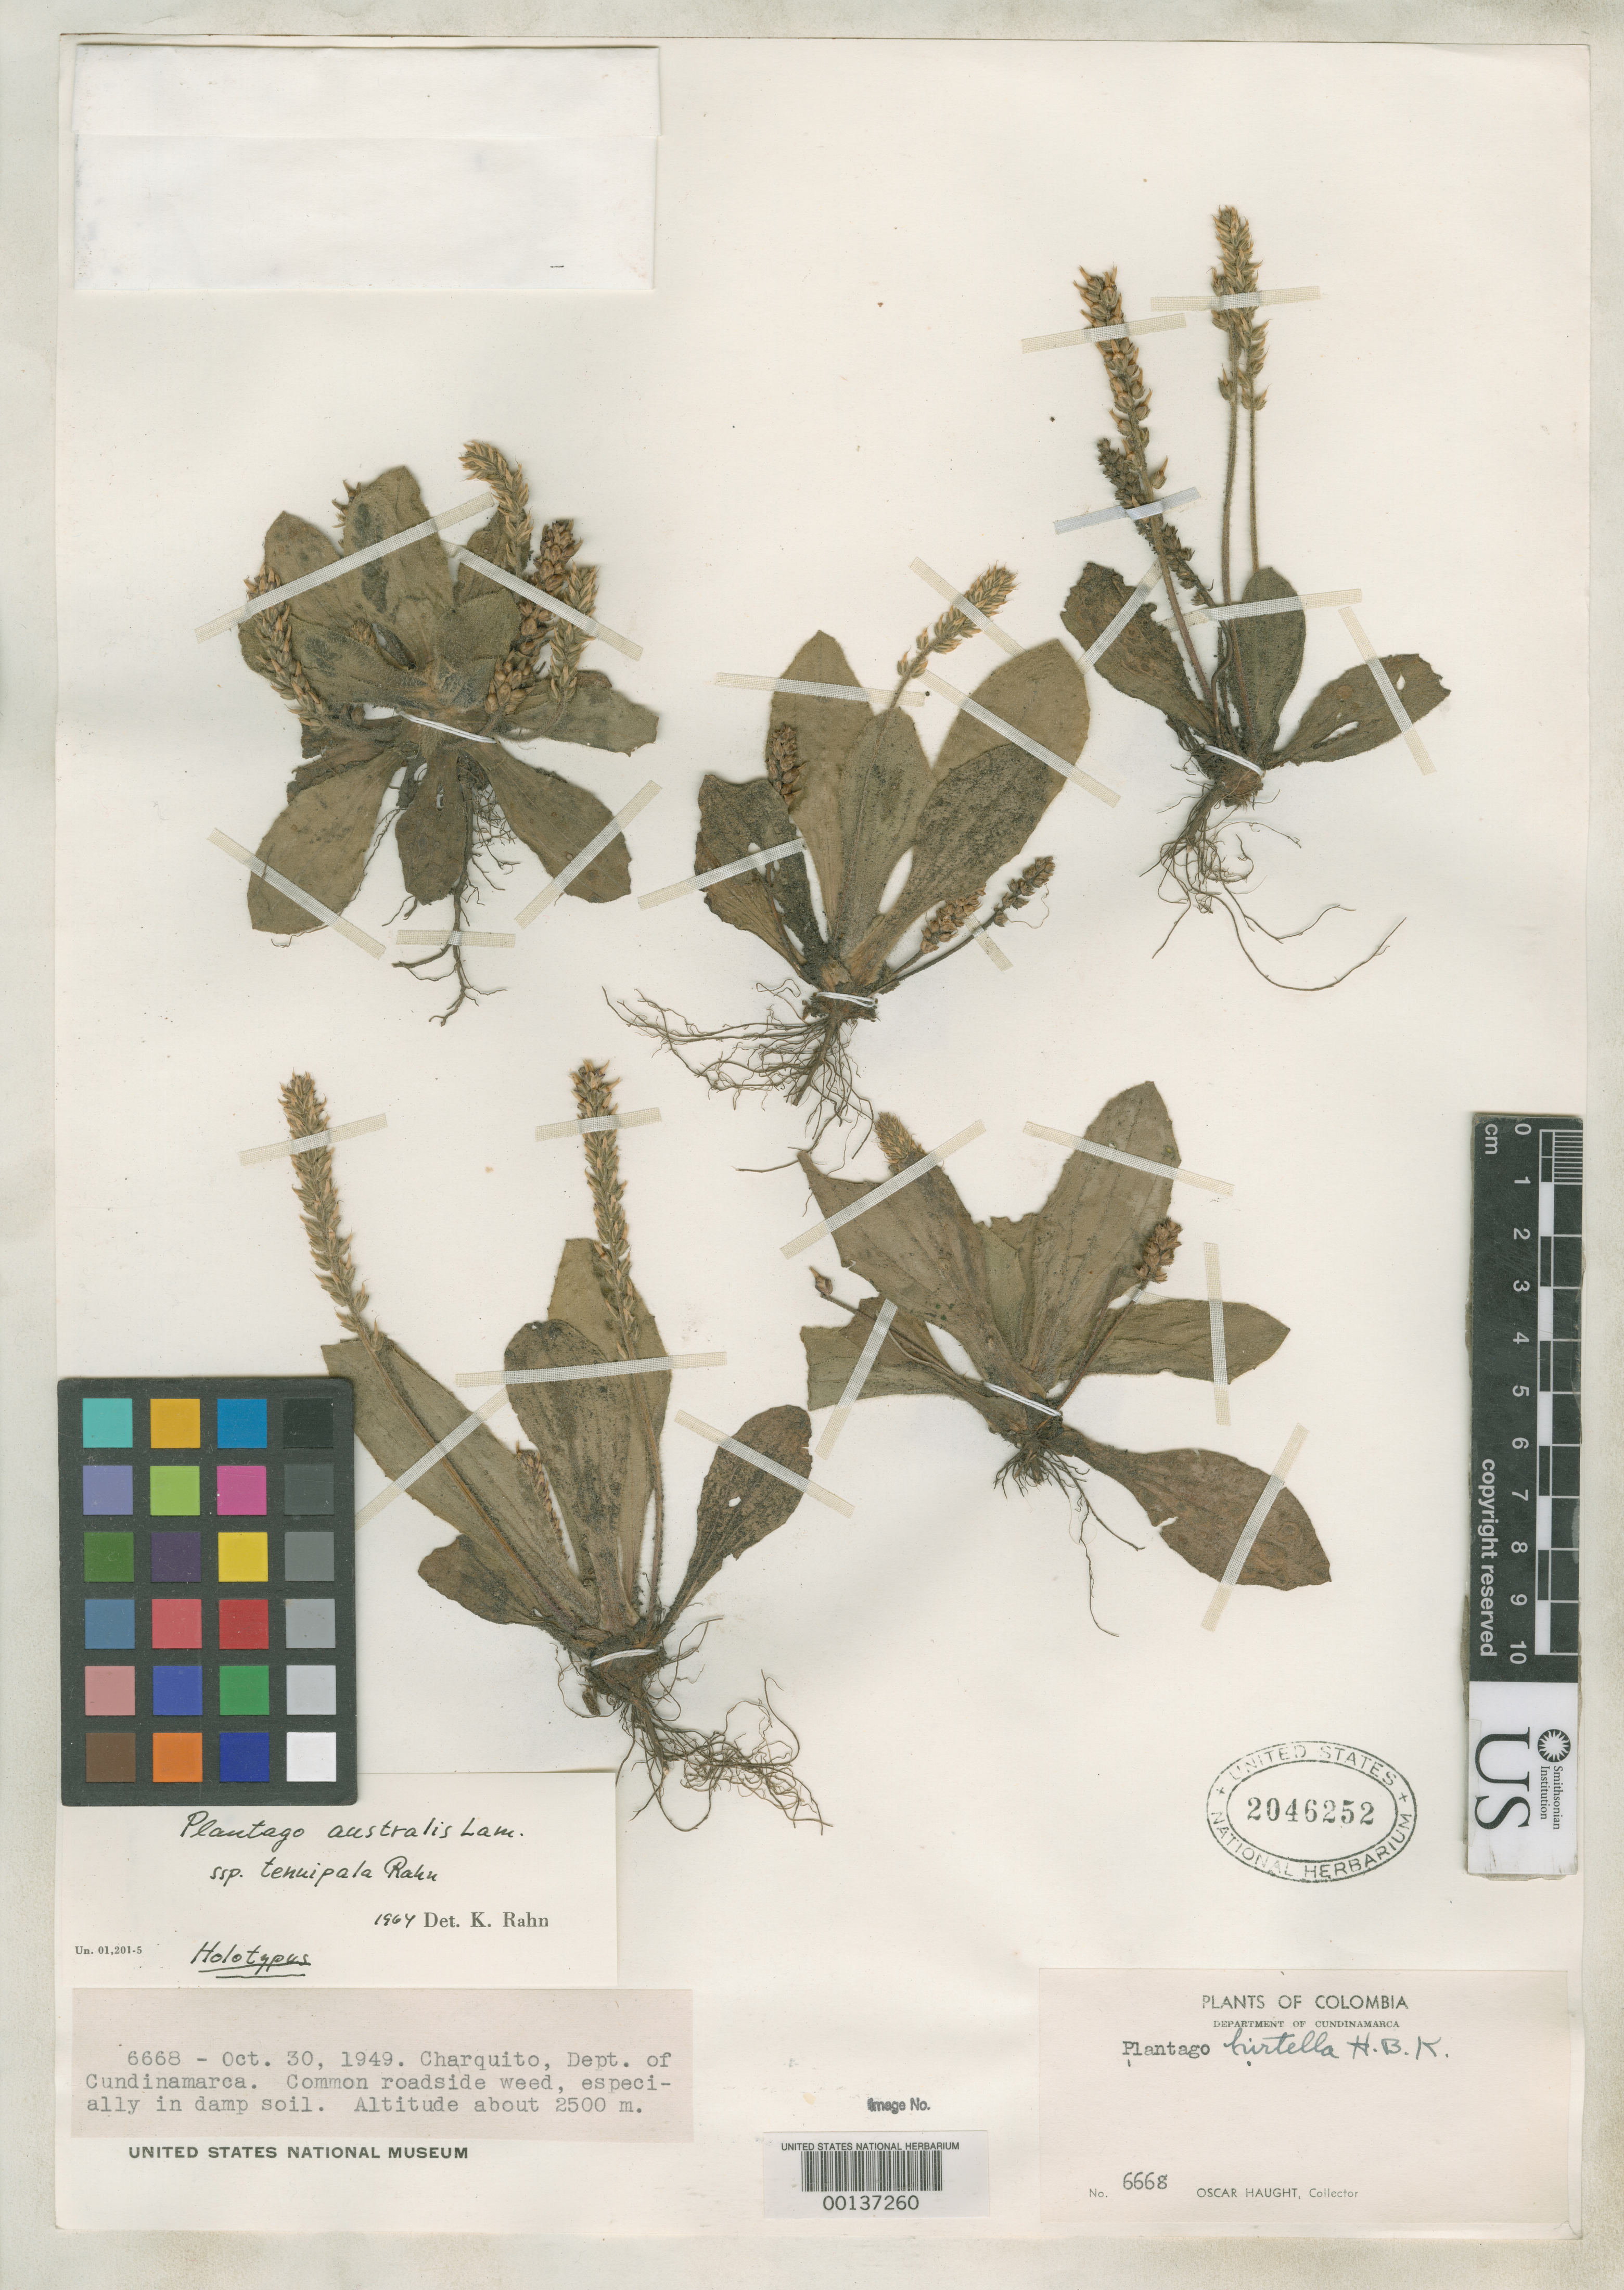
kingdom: Plantae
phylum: Tracheophyta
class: Magnoliopsida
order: Lamiales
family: Plantaginaceae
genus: Plantago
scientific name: Plantago australis subsp. tenuipala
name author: Rahn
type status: Holotype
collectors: O. L. Haught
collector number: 6668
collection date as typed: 30 Oct 1949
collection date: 1949-10-30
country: Colombia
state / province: Cundinamarca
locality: Charquito.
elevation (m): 2500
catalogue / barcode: US 2046252